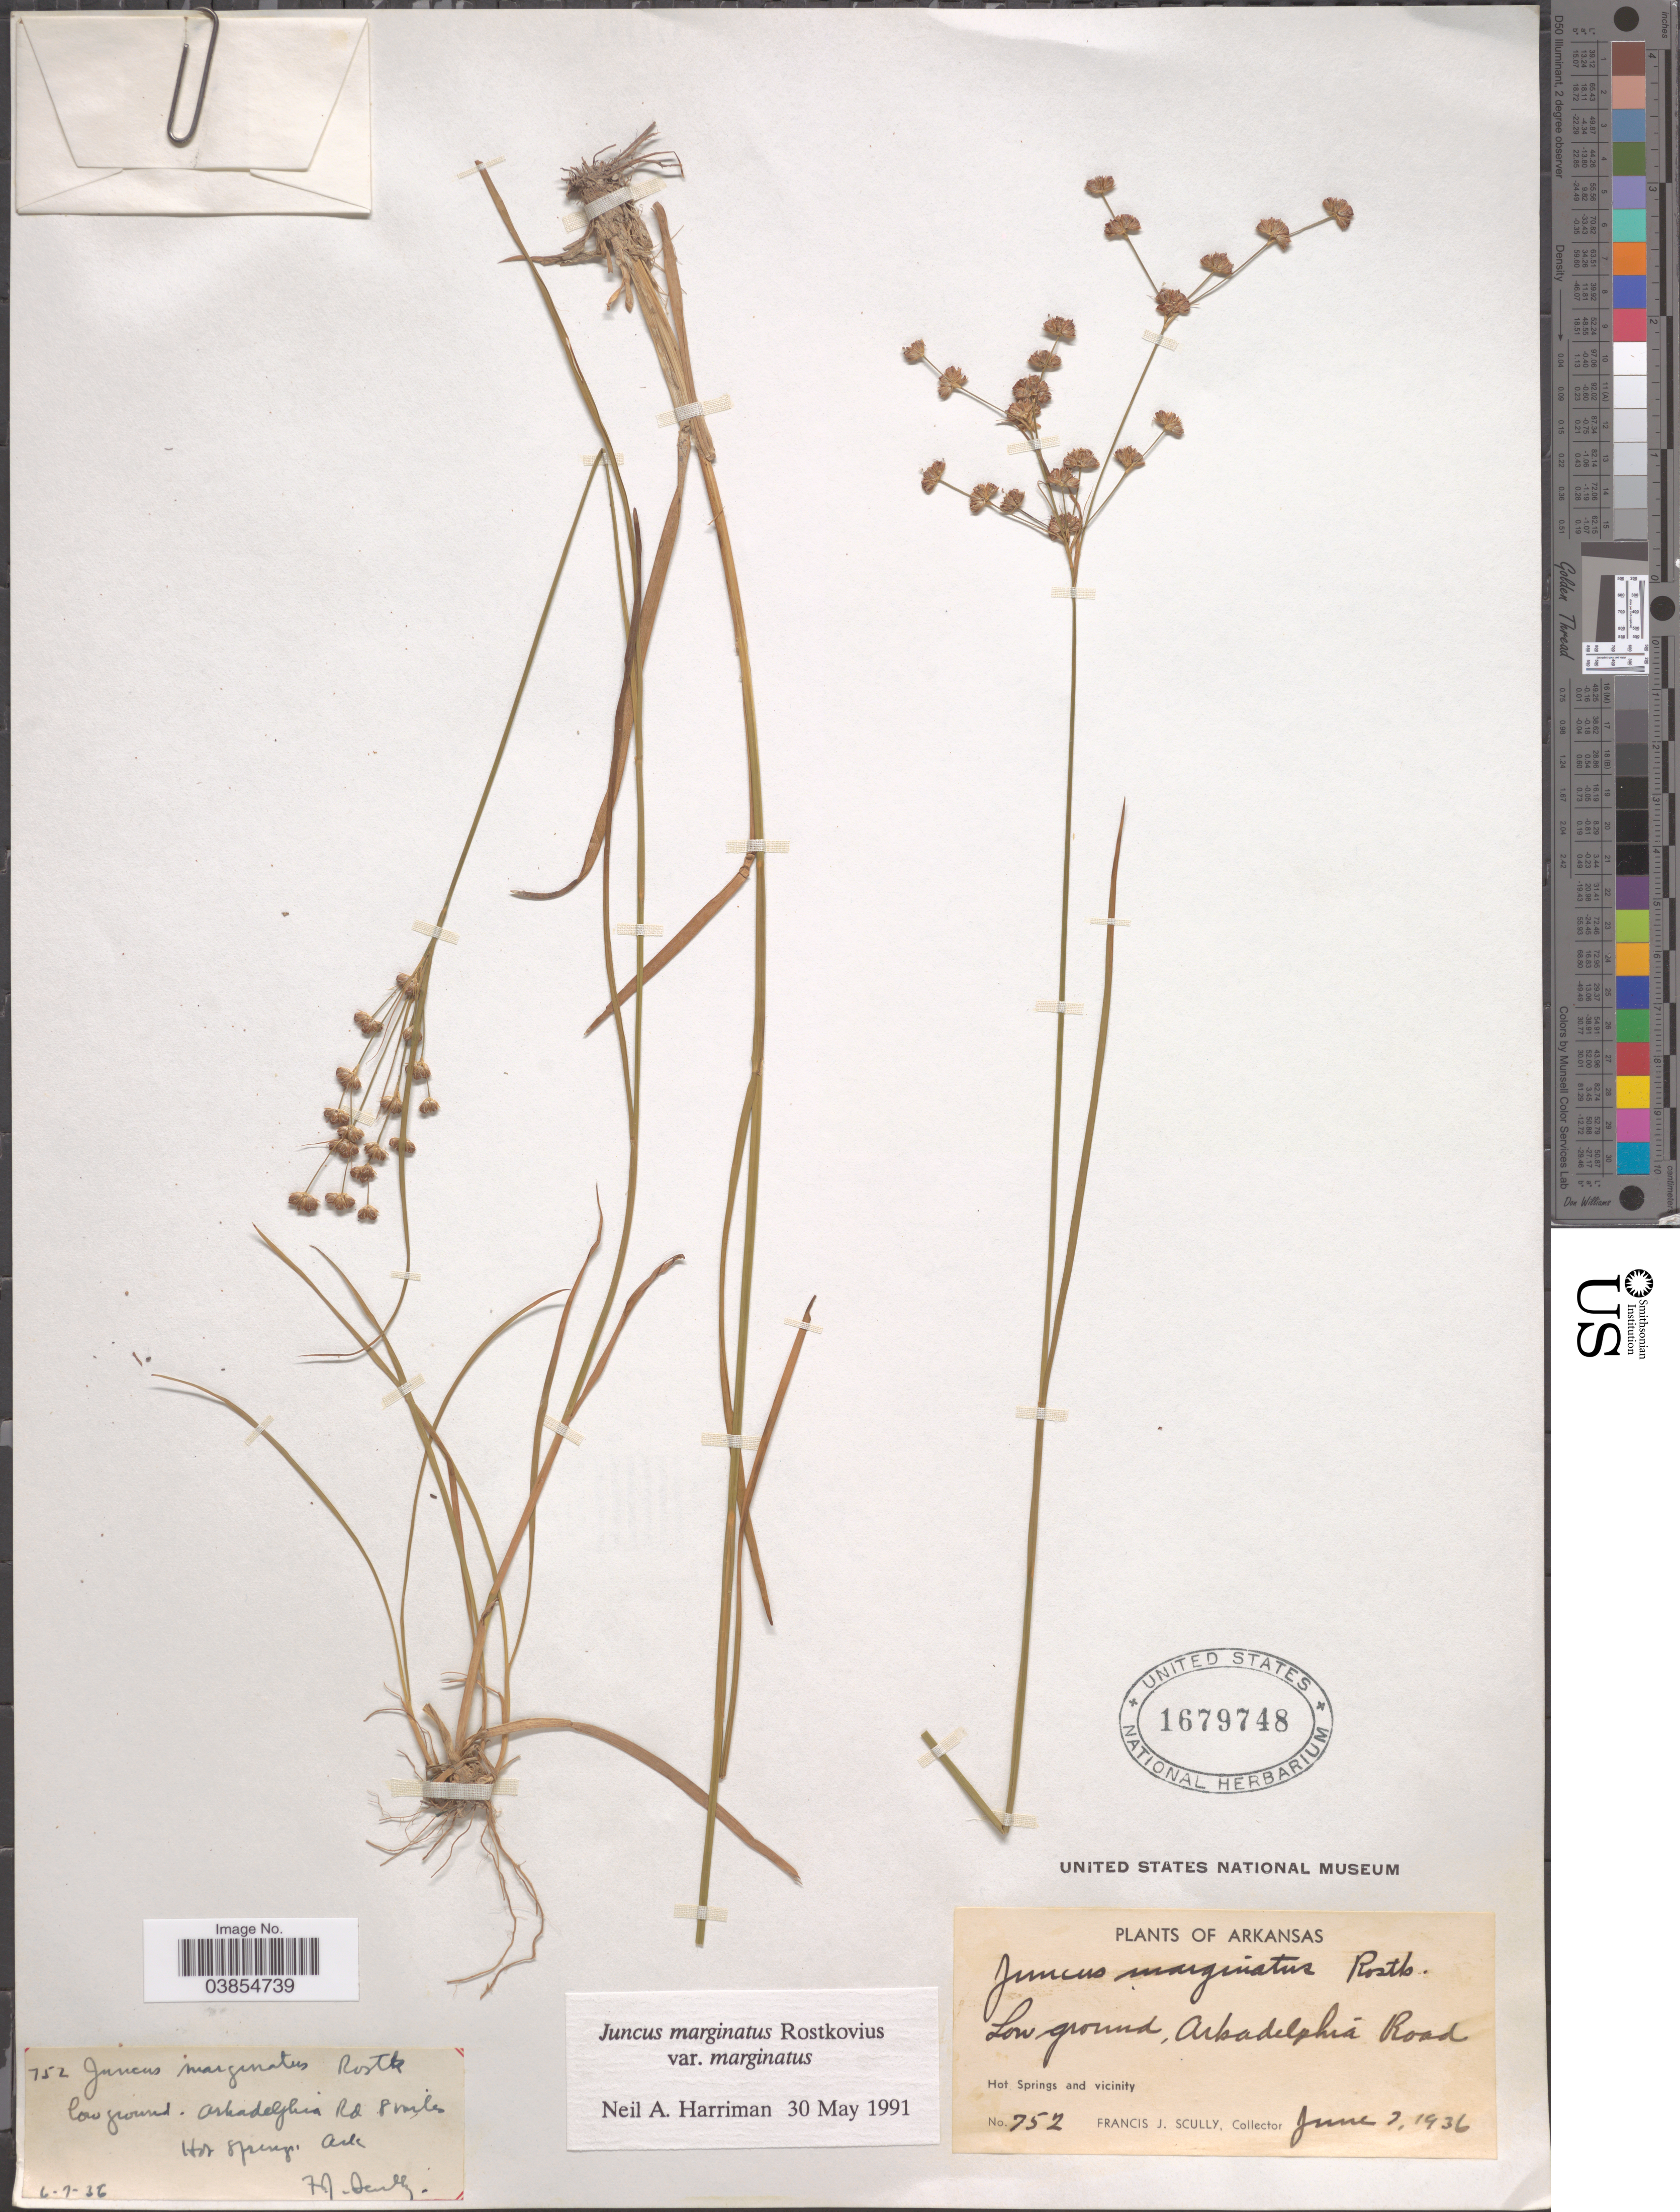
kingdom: Plantae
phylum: Tracheophyta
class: Liliopsida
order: Poales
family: Juncaceae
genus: Juncus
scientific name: Juncus marginatus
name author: Rostk.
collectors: F. J. Scully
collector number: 752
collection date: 1936-06-07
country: United States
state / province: Arkansas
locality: Low ground, Arkadelphia Road. Hot Springs and vicinity.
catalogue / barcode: US 1679748